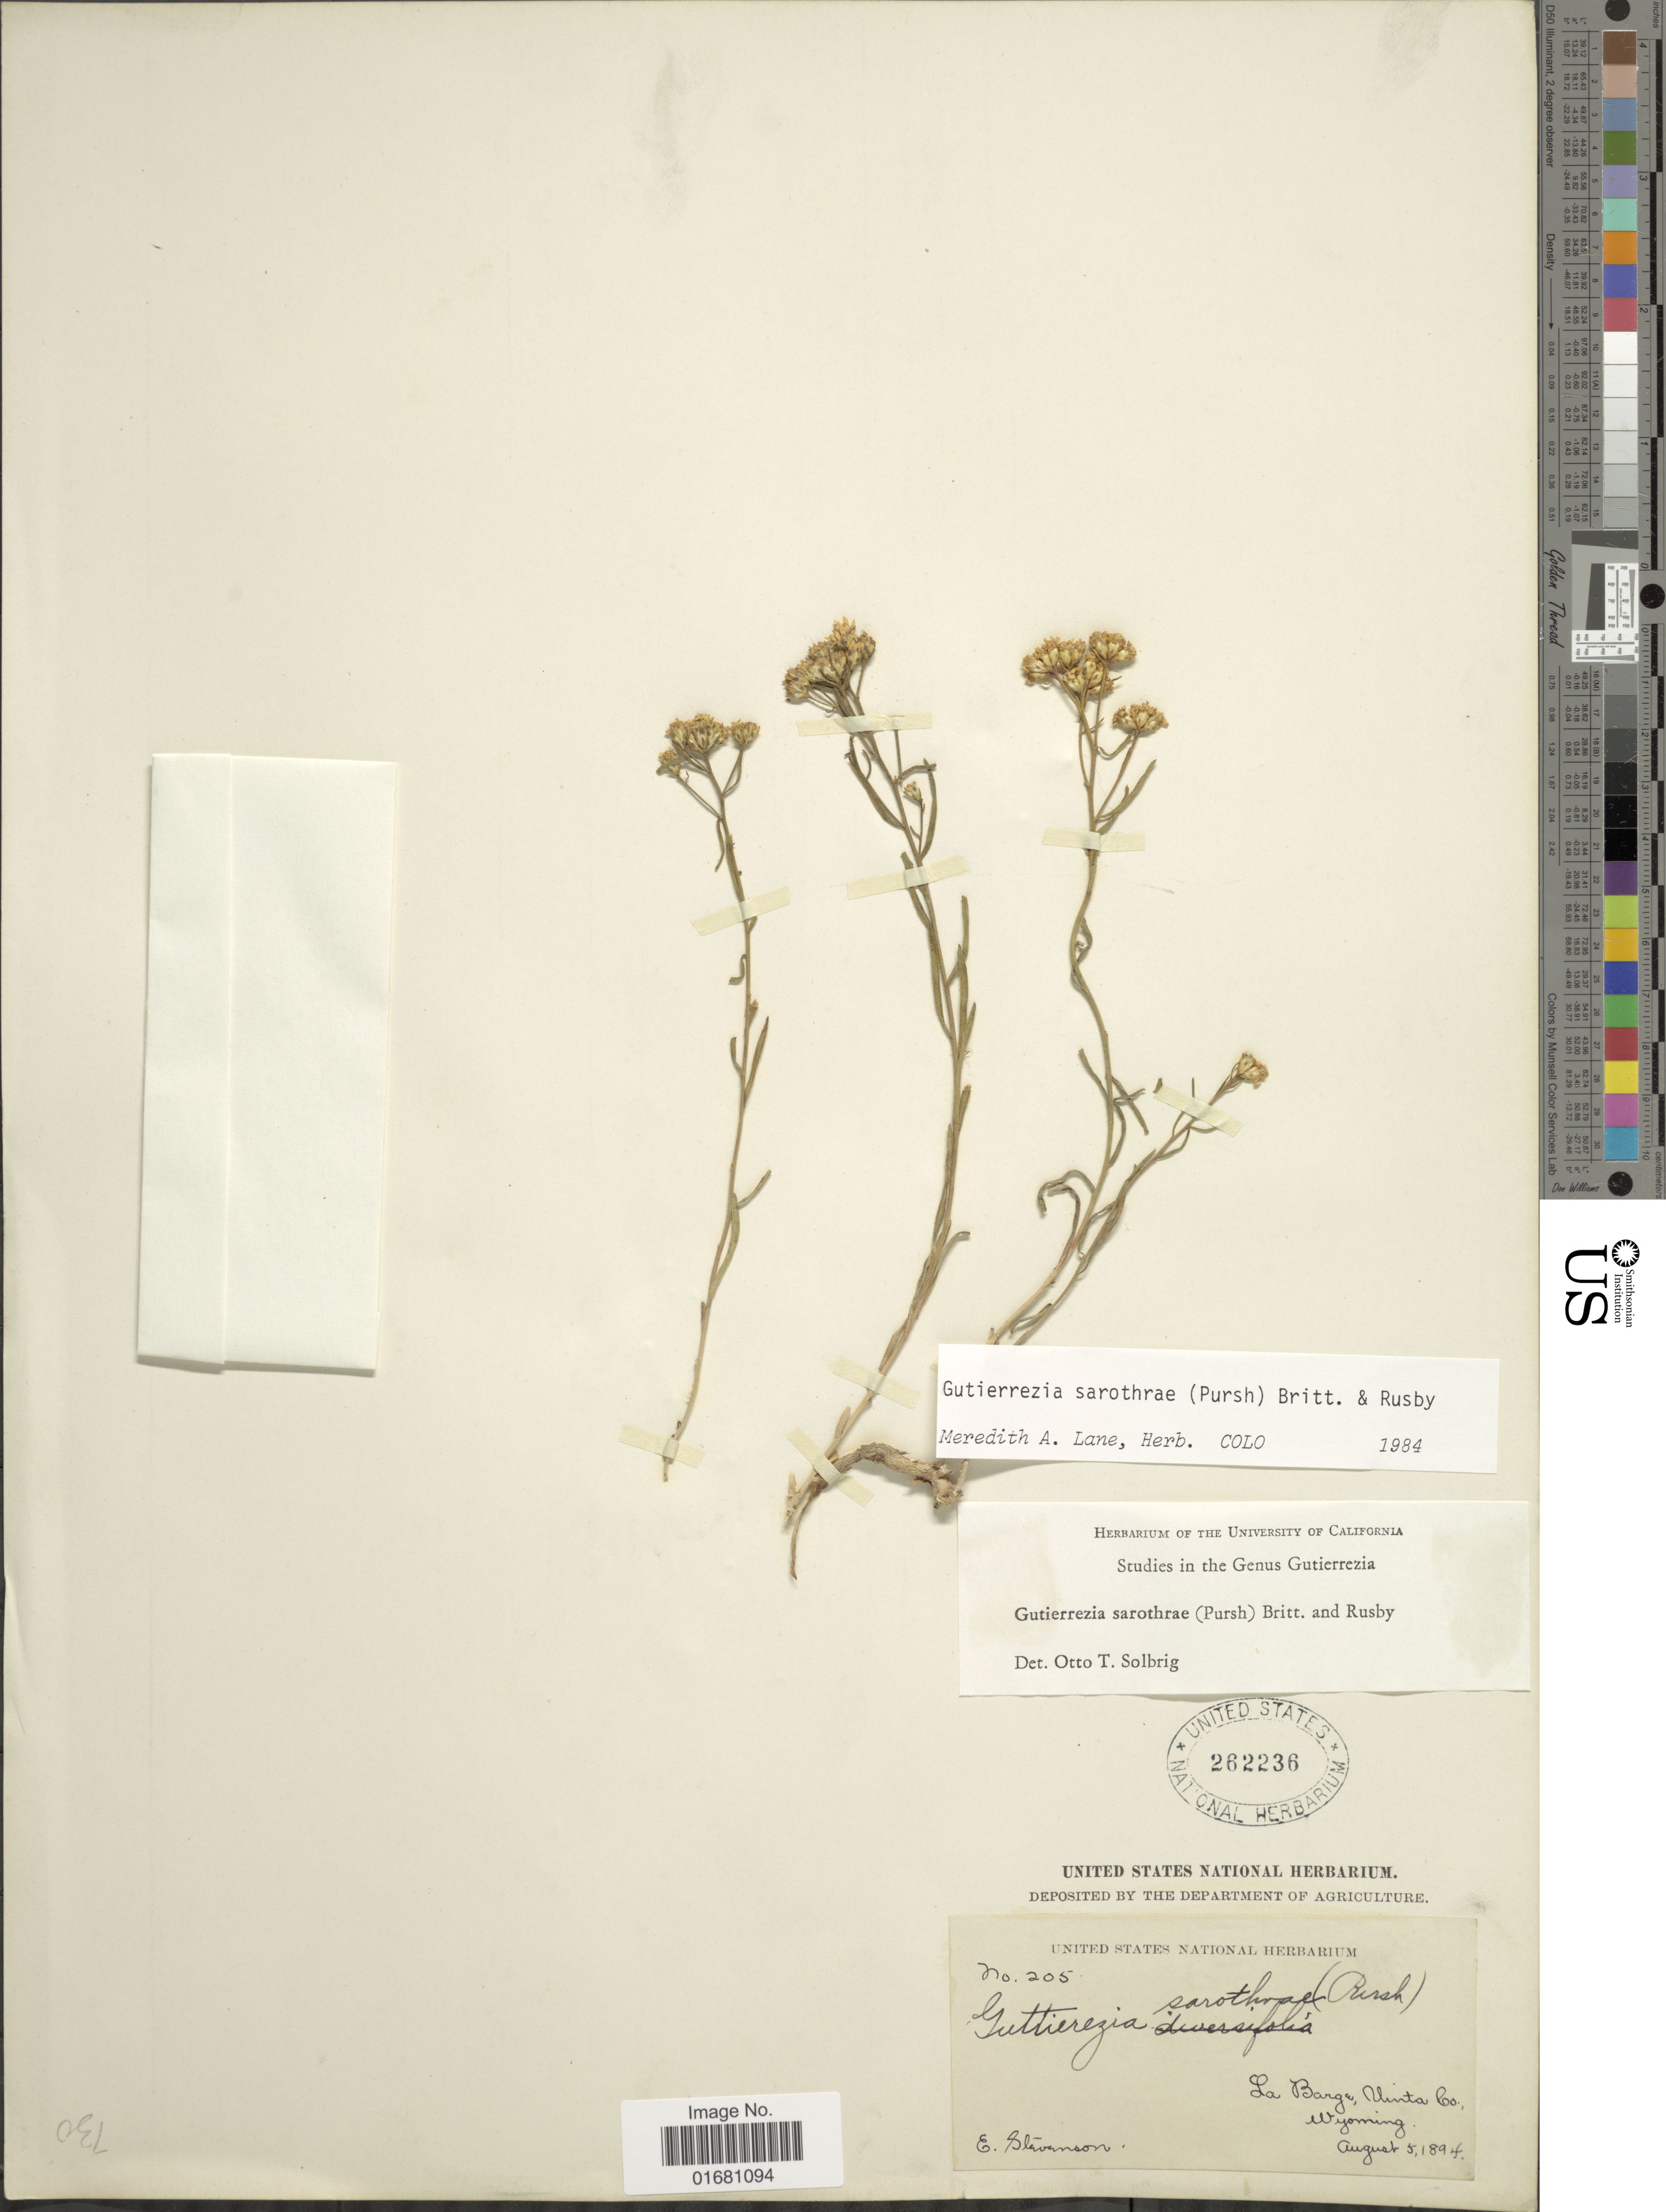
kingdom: Plantae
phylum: Tracheophyta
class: Magnoliopsida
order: Asterales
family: Asteraceae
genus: Gutierrezia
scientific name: Gutierrezia sarothrae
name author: (Pursh) Britton & Rusby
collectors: E. Stevenson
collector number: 205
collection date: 1894-08-05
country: United States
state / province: Wyoming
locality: La Barge, Uinta Co.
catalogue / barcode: US 262236